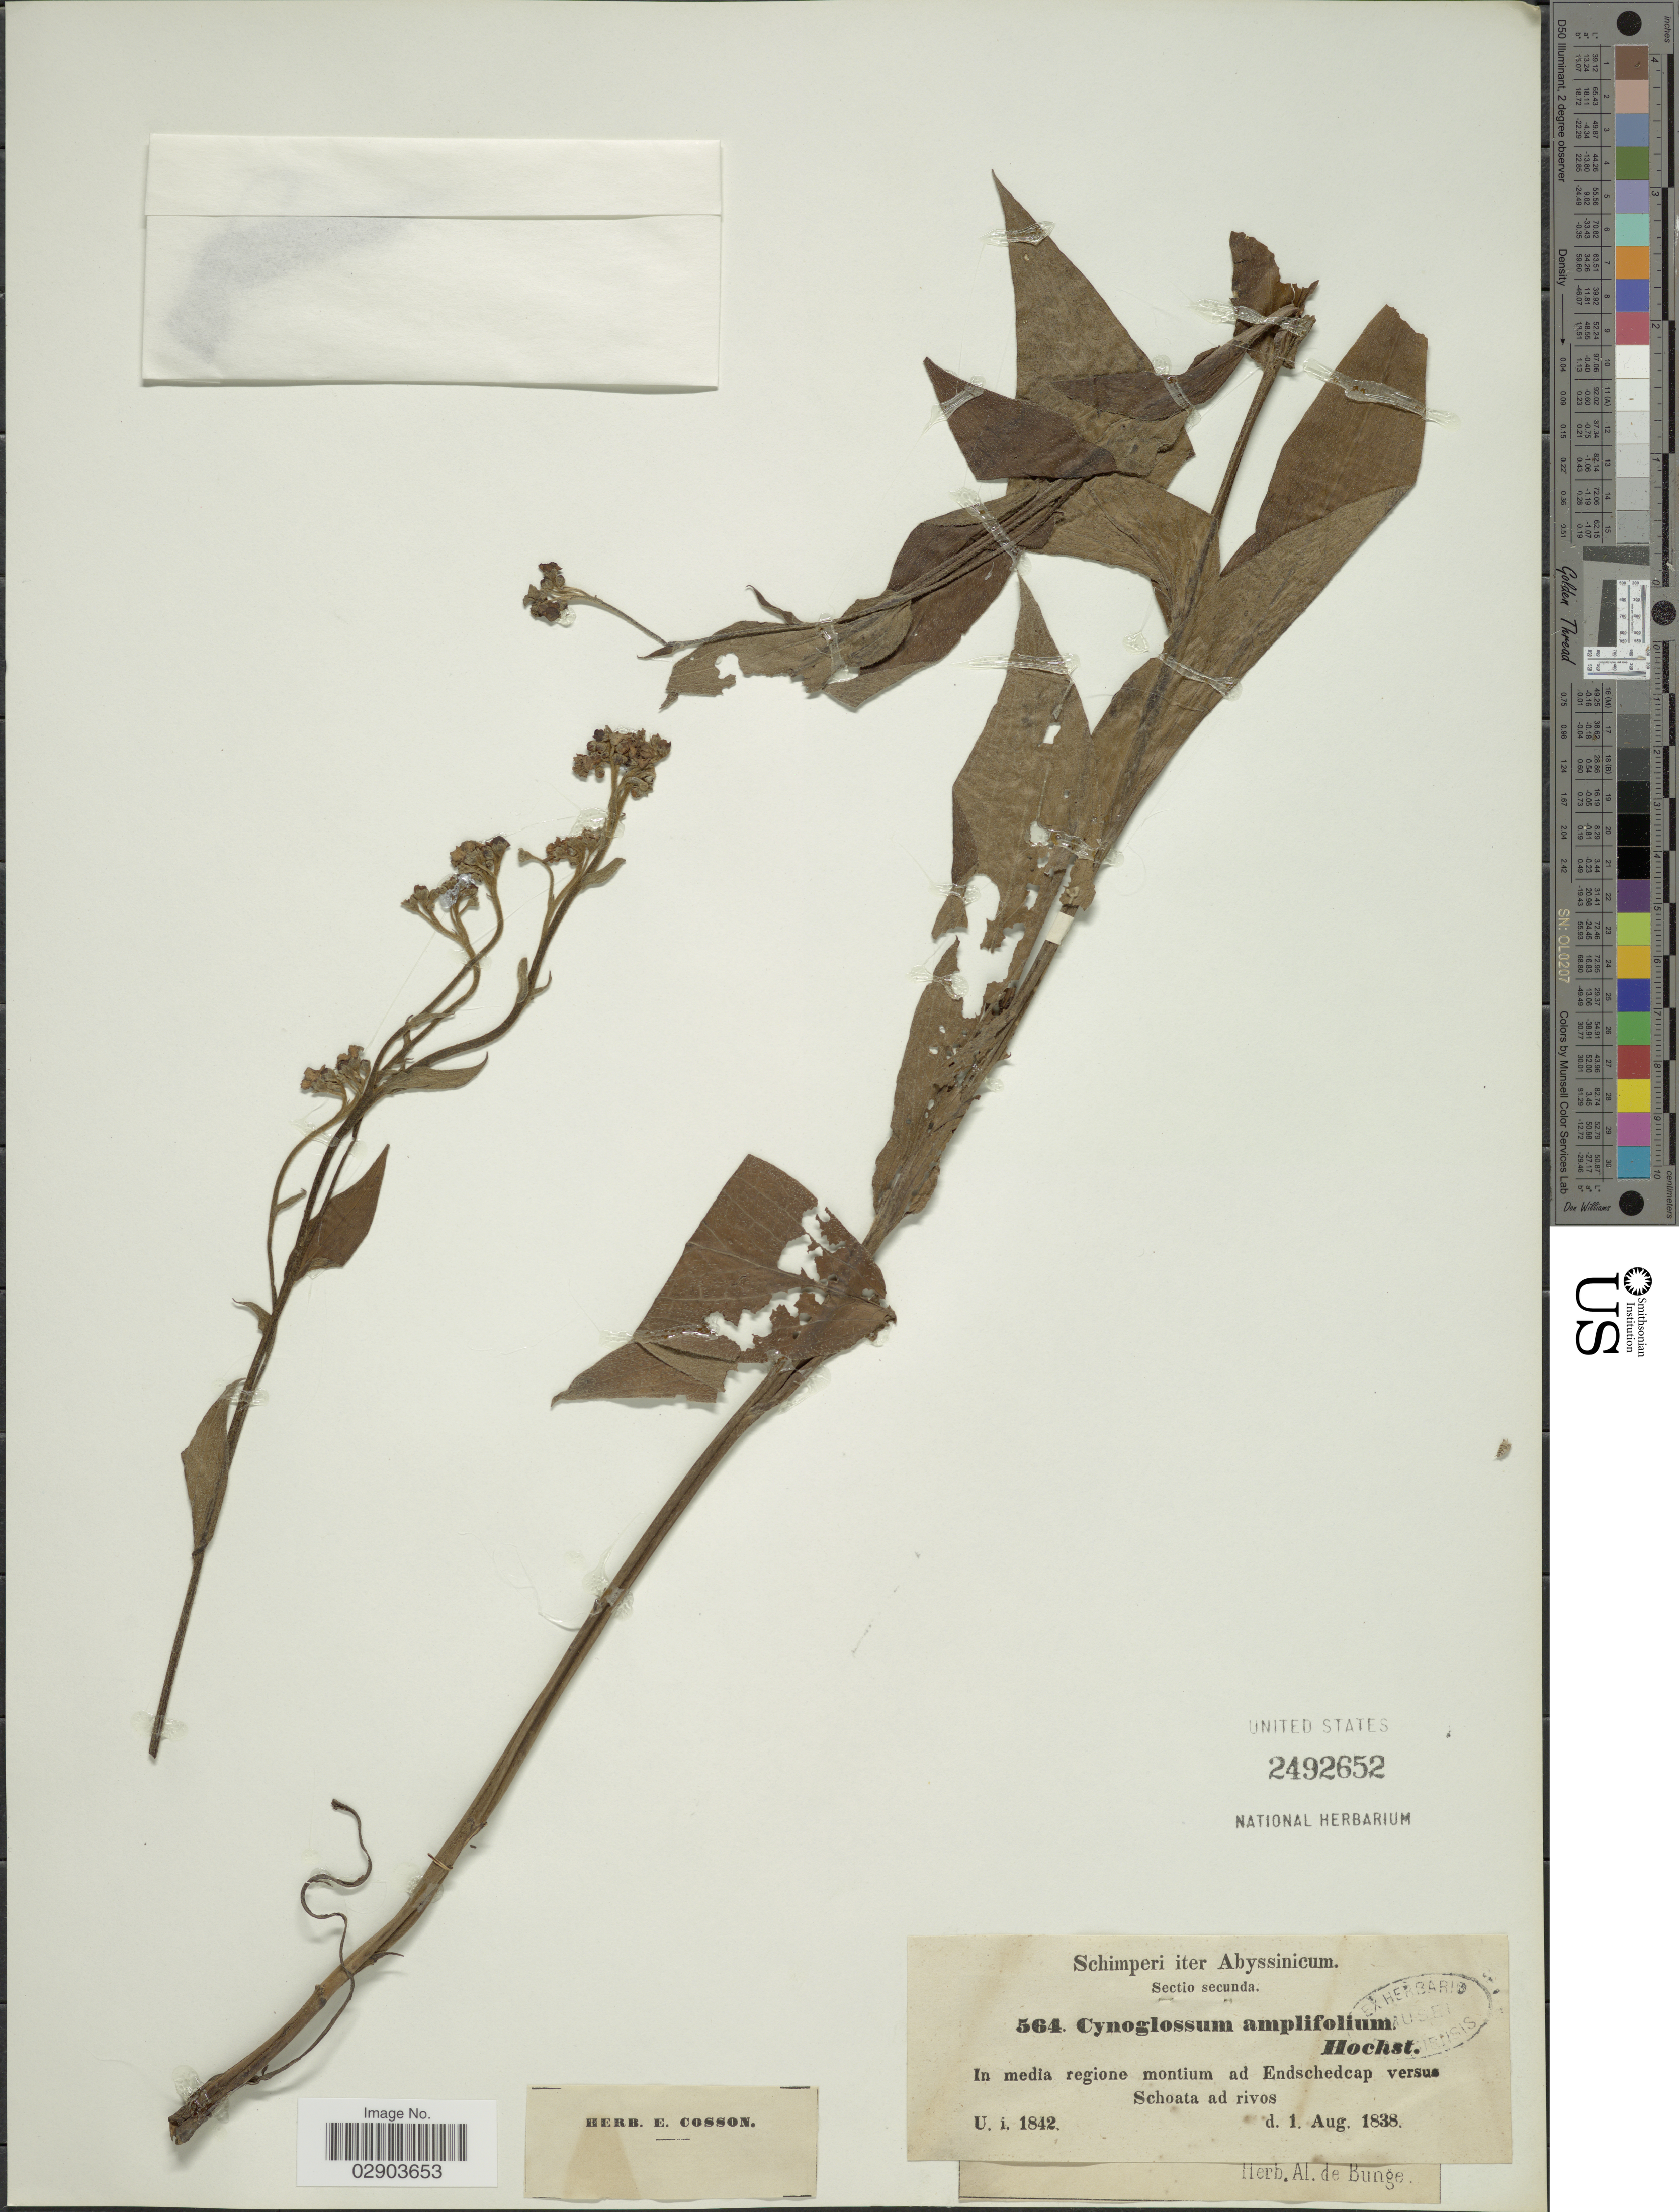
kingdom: Plantae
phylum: Tracheophyta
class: Magnoliopsida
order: Boraginales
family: Boraginaceae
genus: Cynoglossum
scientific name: Cynoglossum amplifolium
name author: Steud.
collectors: -. Schimper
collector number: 564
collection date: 1838-08-01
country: Eritrea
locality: Abyssinicum, In media regione montium ad Endschedcap versus, Schoata ad rivos.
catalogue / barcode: US 2492652